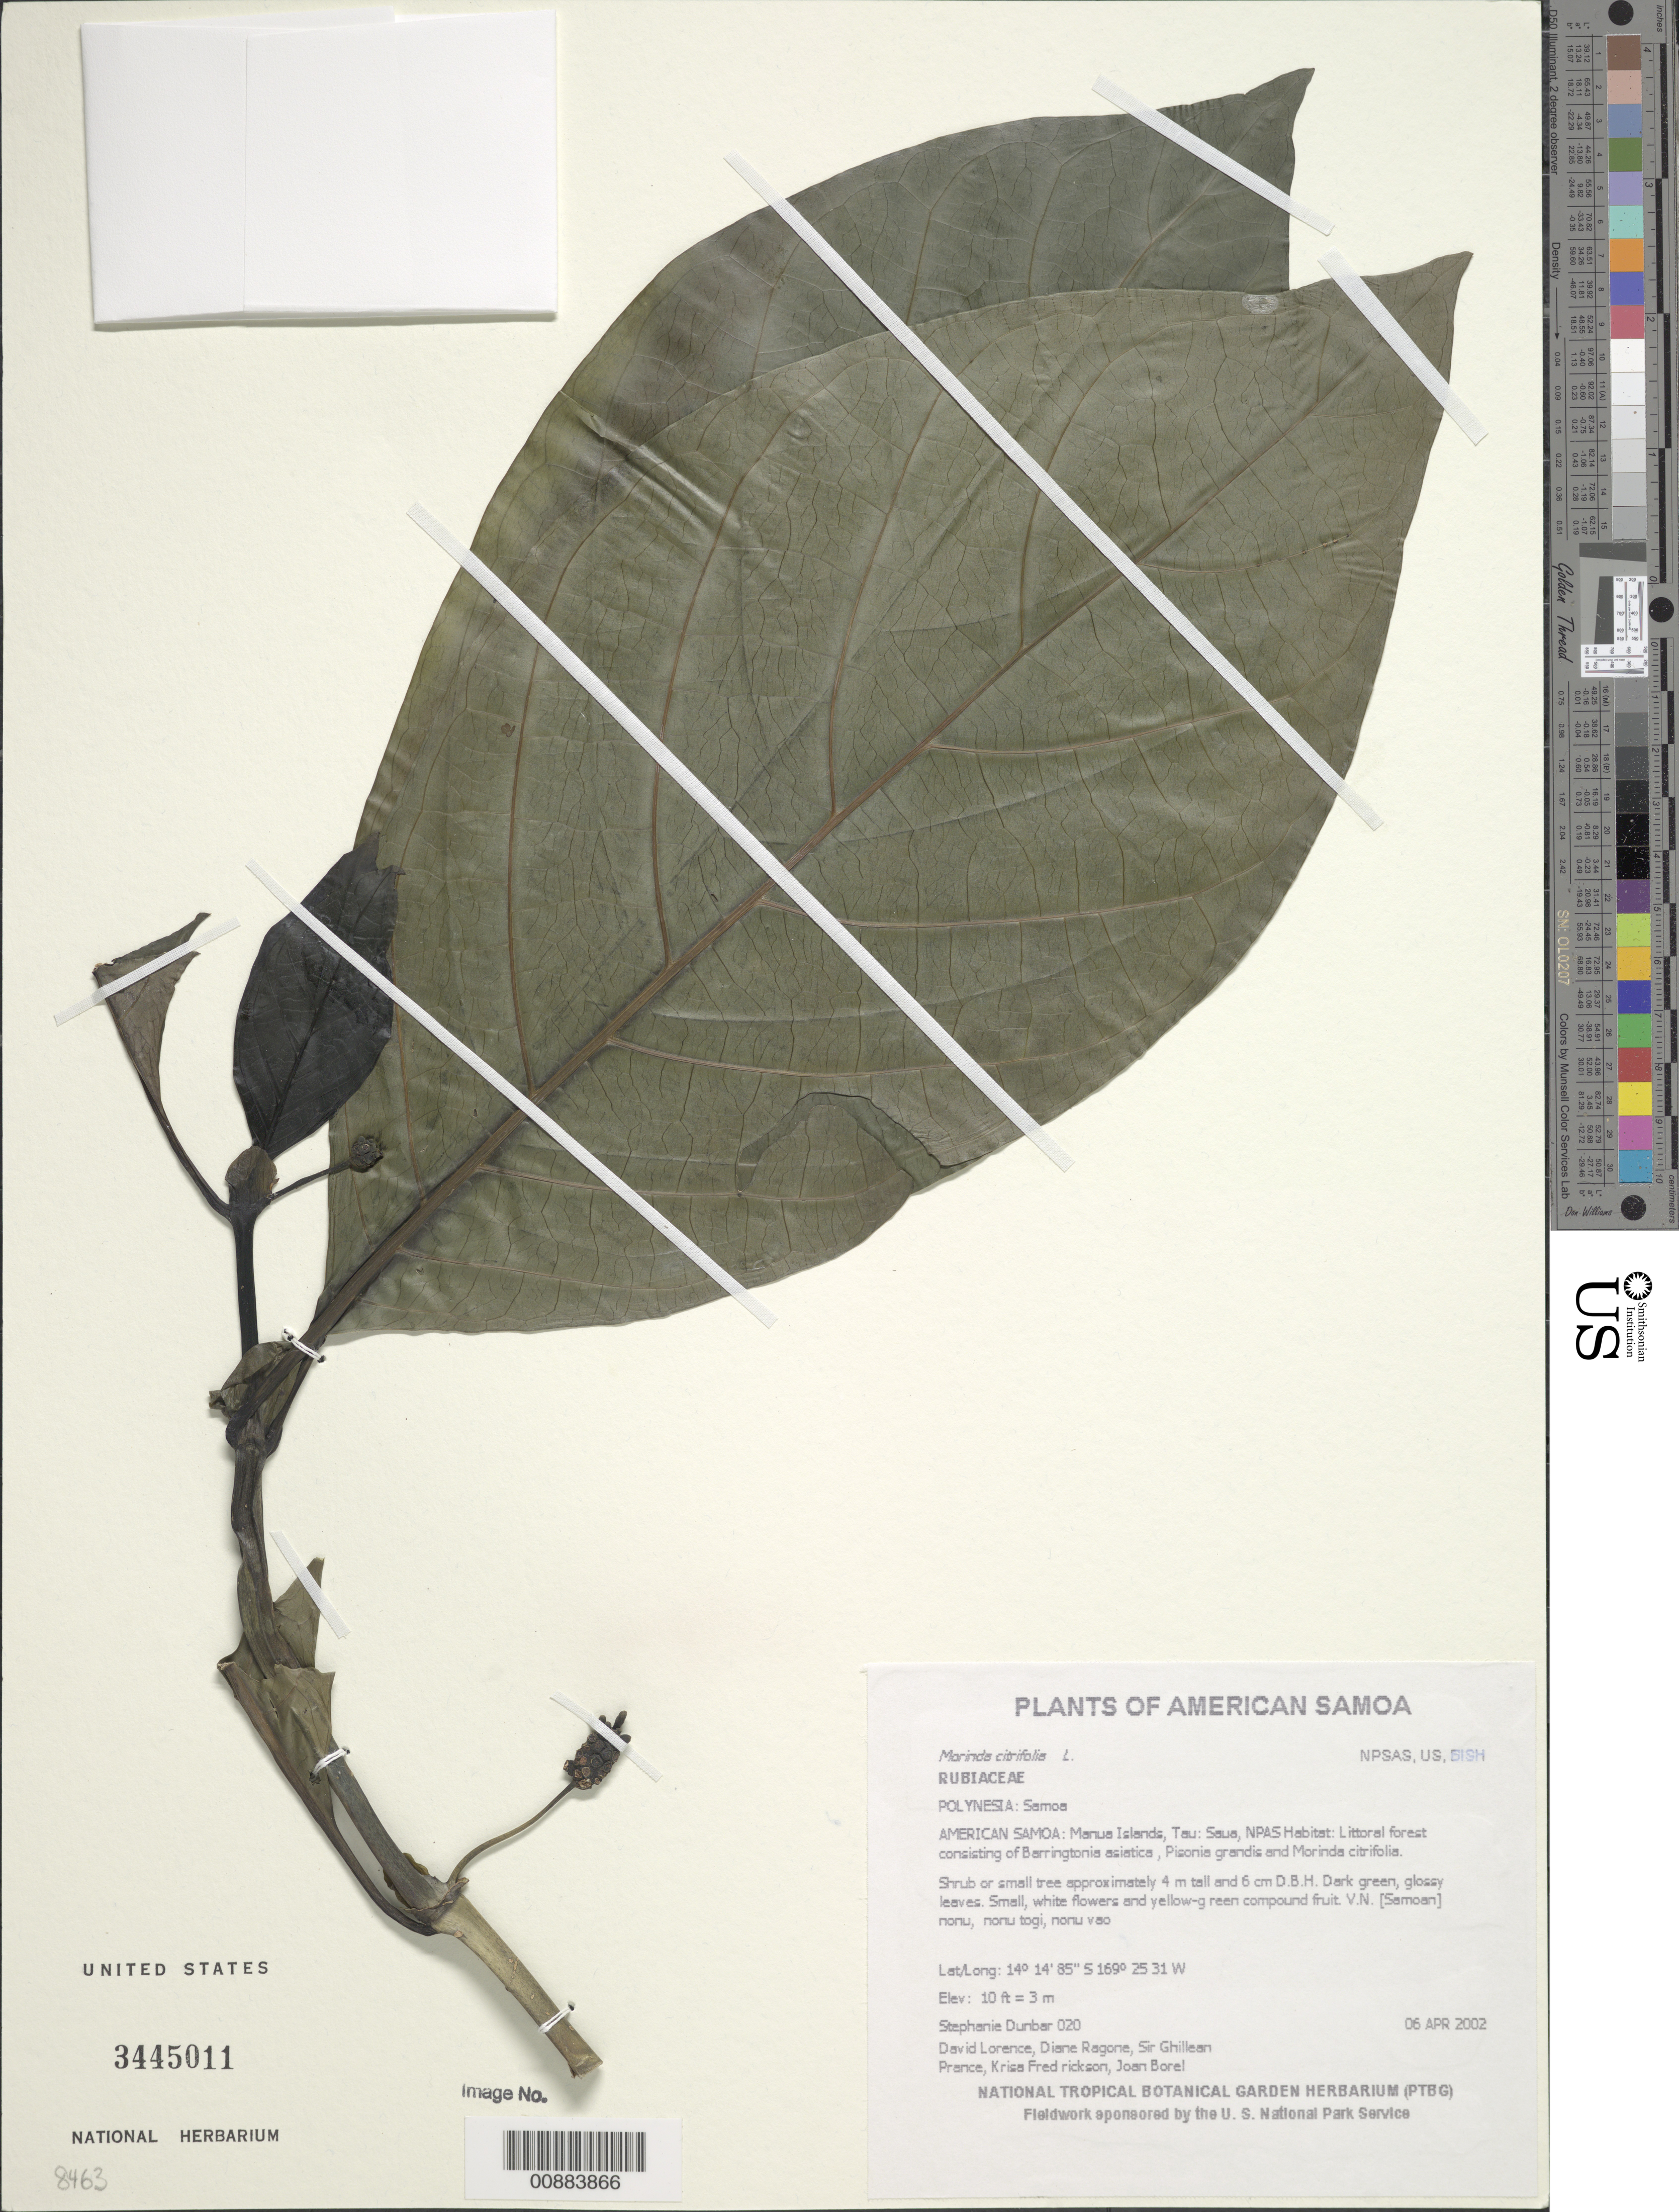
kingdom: Plantae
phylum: Tracheophyta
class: Magnoliopsida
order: Gentianales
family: Rubiaceae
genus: Morinda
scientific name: Morinda citrifolia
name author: L.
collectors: -. Dunbar, D. Lorence, D. Ragone, G. T. Prance, K. Fredrickson, J. Borel & M. Lialua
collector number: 020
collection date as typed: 06 Apr 2002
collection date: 2002-04-06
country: American Samoa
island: Ta'u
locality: Saua, NPAS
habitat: Littoral forest consisting of Barringtonia asiatics, Pisonia grandis and Morinda citrifolia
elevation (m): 3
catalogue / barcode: US 3445011